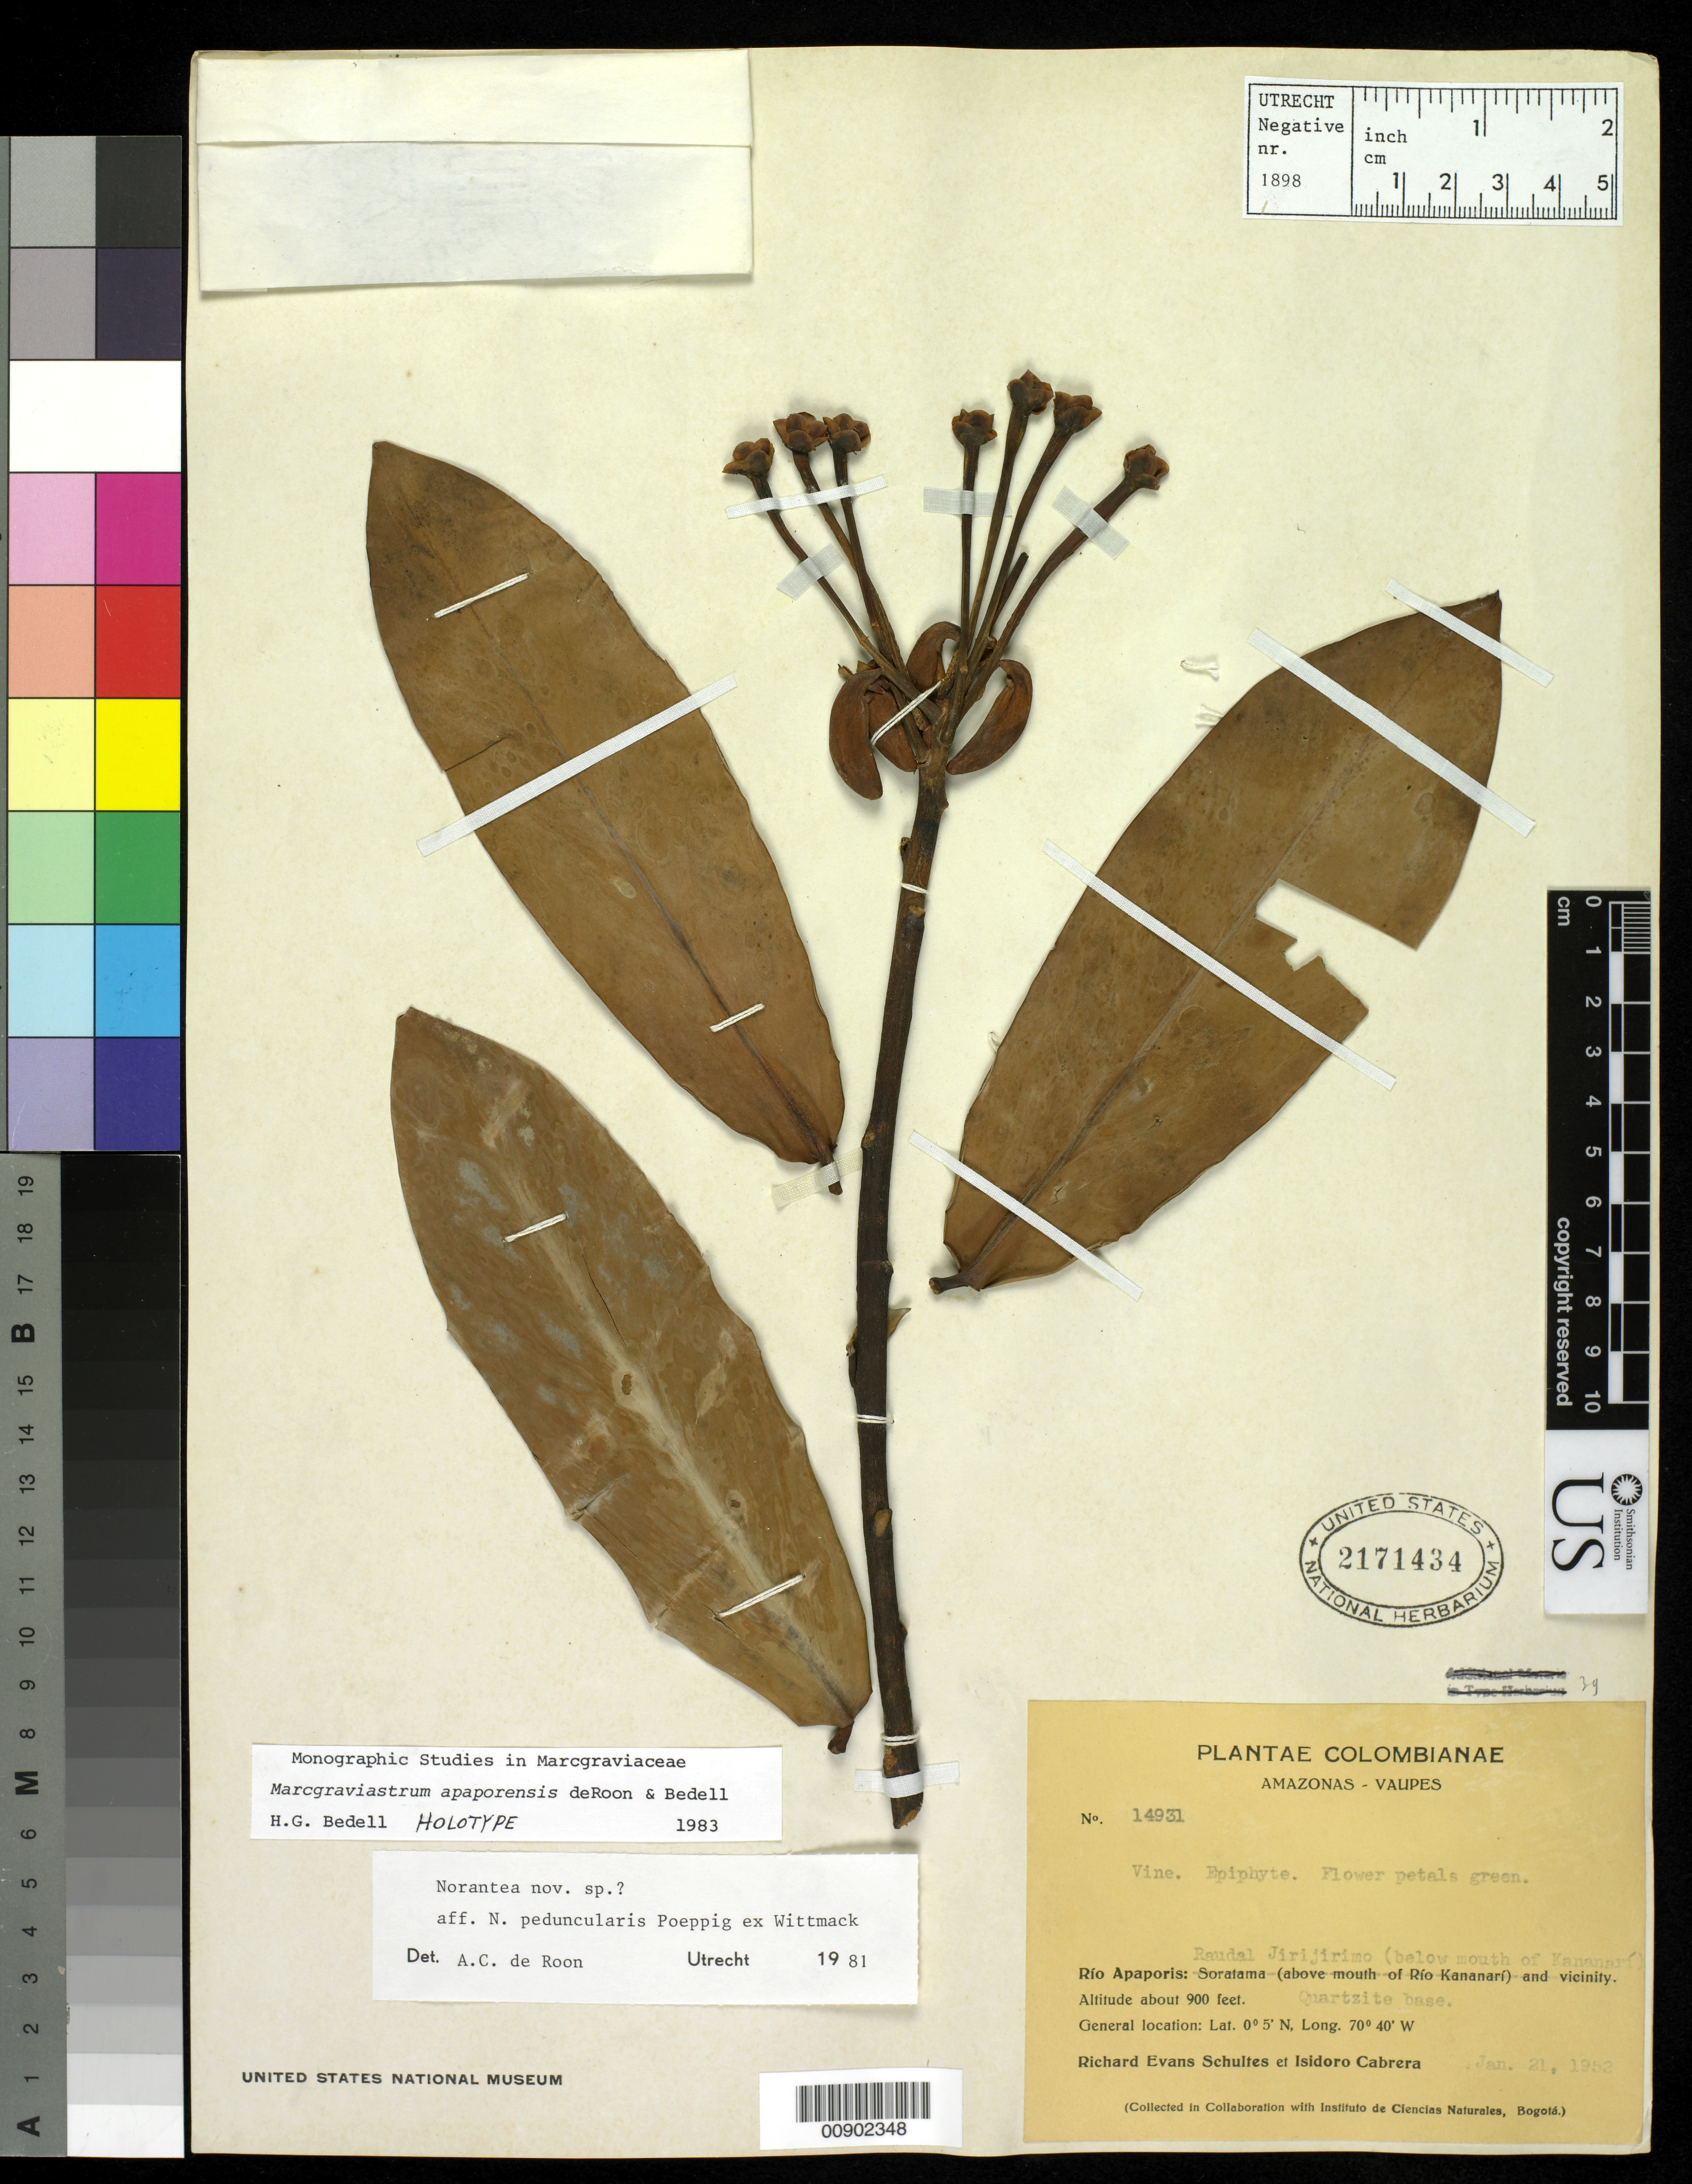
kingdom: Plantae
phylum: Tracheophyta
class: Magnoliopsida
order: Ericales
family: Marcgraviaceae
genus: Marcgraviastrum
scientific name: Marcgraviastrum apaporensis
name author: de Roon & Bedell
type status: Holotype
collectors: R. E. Schultes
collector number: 14931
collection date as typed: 21 Jan 1952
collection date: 1952-01-21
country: Colombia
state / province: Vaupés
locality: Rio Apaporis: Raudal de Jirijirimo (below mouth of Rio Kananarí).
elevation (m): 274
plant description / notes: Two duplicates at US (sheet nos. 2171434 & 2339258) are both annotated as "holotype" by H.G. Bedell; both sheets comprise a single holotype (A.C. de Roon, email comm. May 2008).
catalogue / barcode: US 2171434